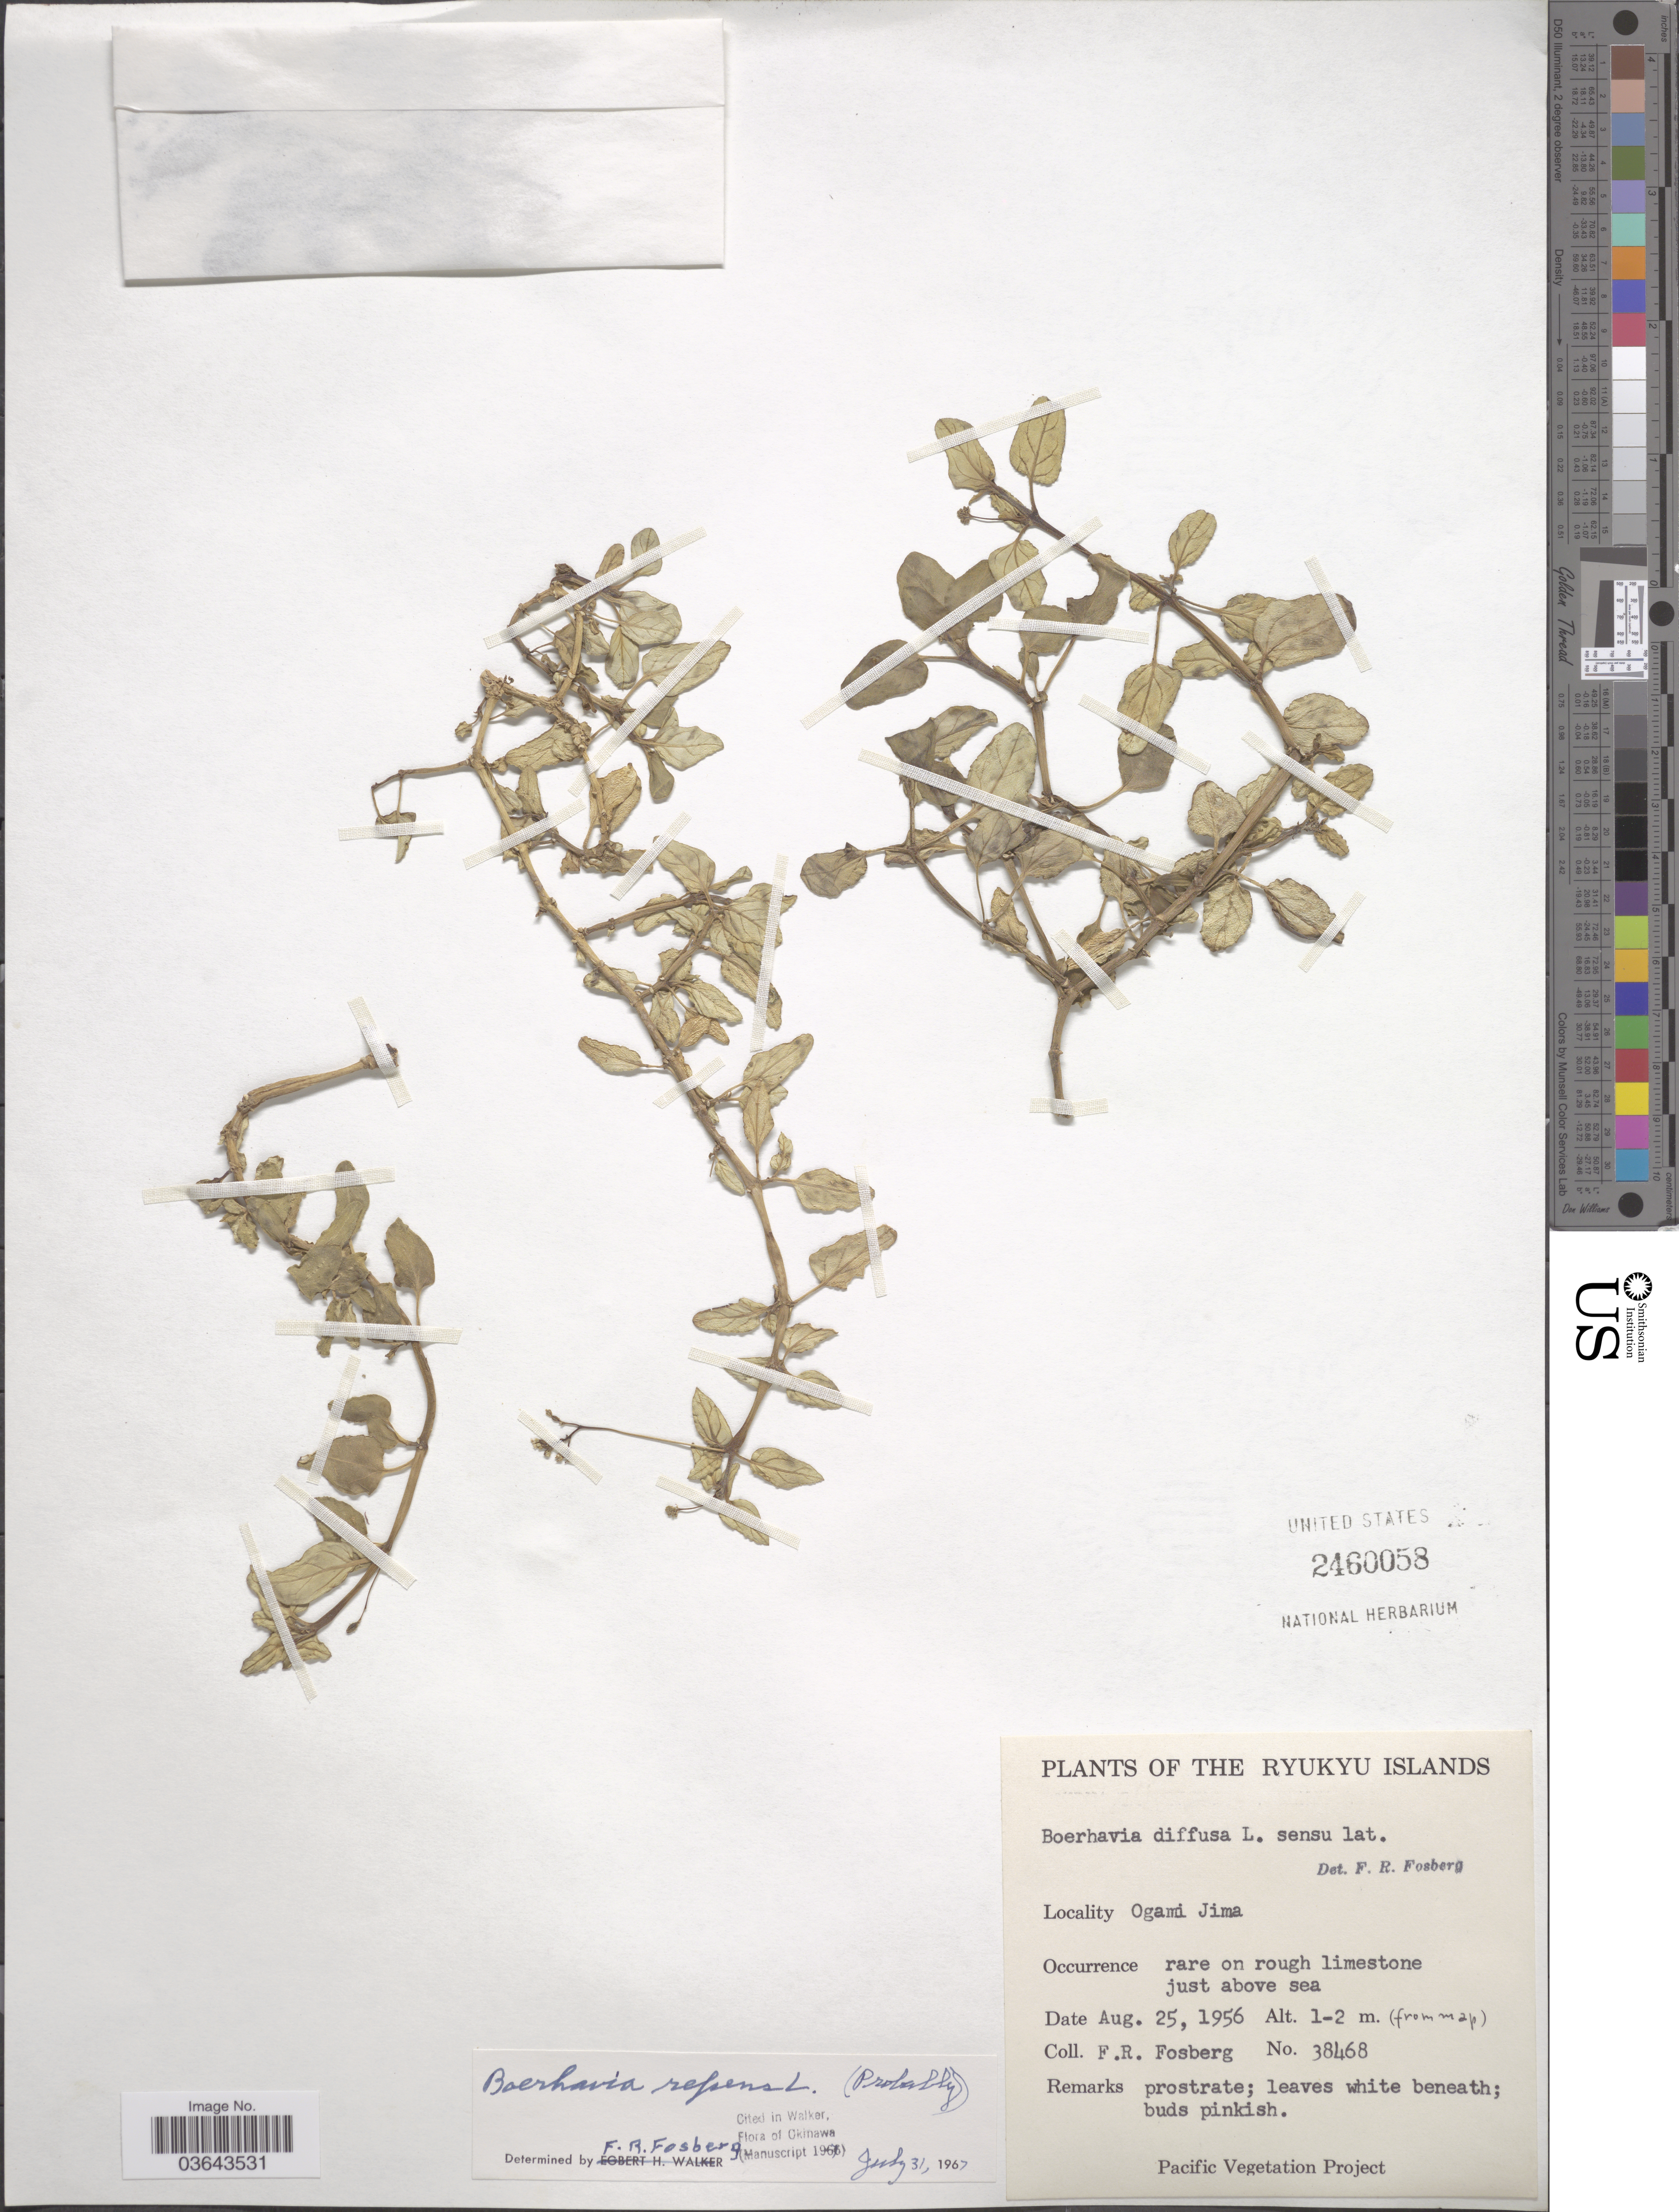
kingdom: Plantae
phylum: Tracheophyta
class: Magnoliopsida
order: Caryophyllales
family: Nyctaginaceae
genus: Boerhavia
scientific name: Boerhavia repens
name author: L.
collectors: F. R. Fosberg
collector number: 38468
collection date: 1956-08-25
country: Japan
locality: The Ryukyu Islands. Ogami Jima.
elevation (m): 1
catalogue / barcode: US 2460058